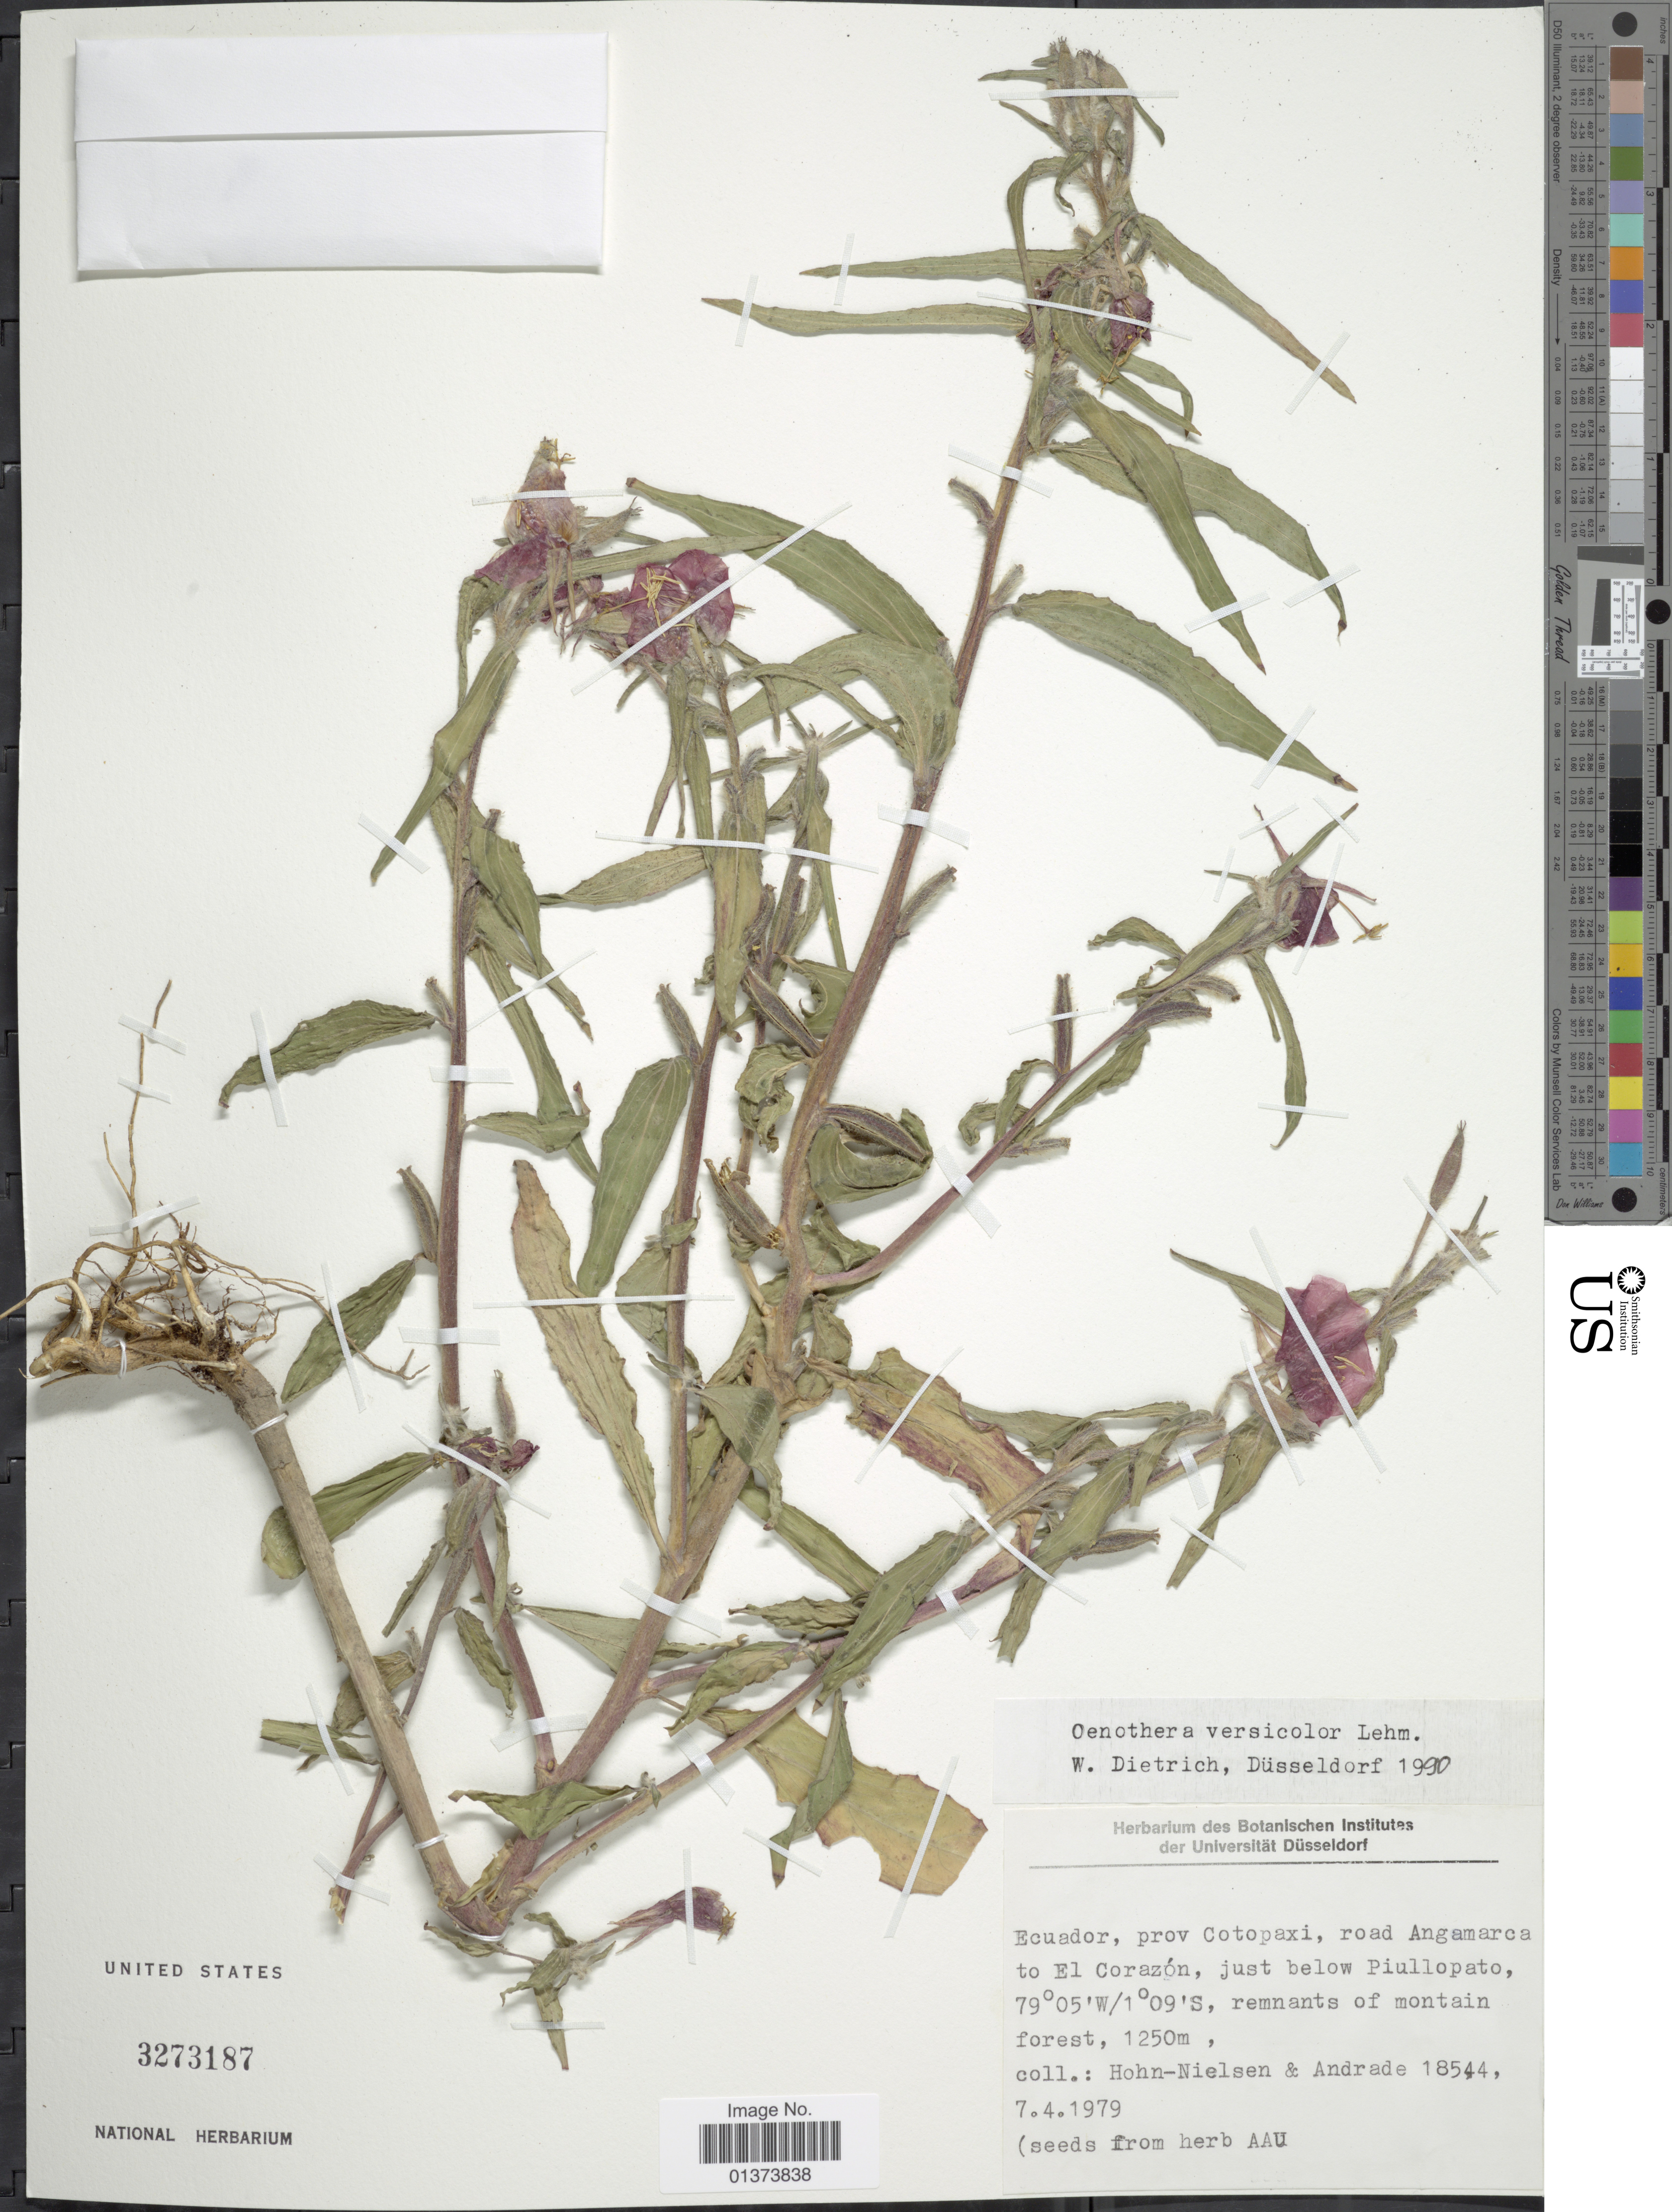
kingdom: Plantae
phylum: Tracheophyta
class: Magnoliopsida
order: Myrtales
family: Onagraceae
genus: Oenothera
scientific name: Oenothera versicolor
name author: Lehm.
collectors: Holm-Nielsen & -- Andrade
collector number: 18544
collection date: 1979-04-07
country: Ecuador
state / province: Cotopaxi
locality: Road Angamarca to El Corazón, just below Piullopato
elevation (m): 1250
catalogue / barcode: US 3273187